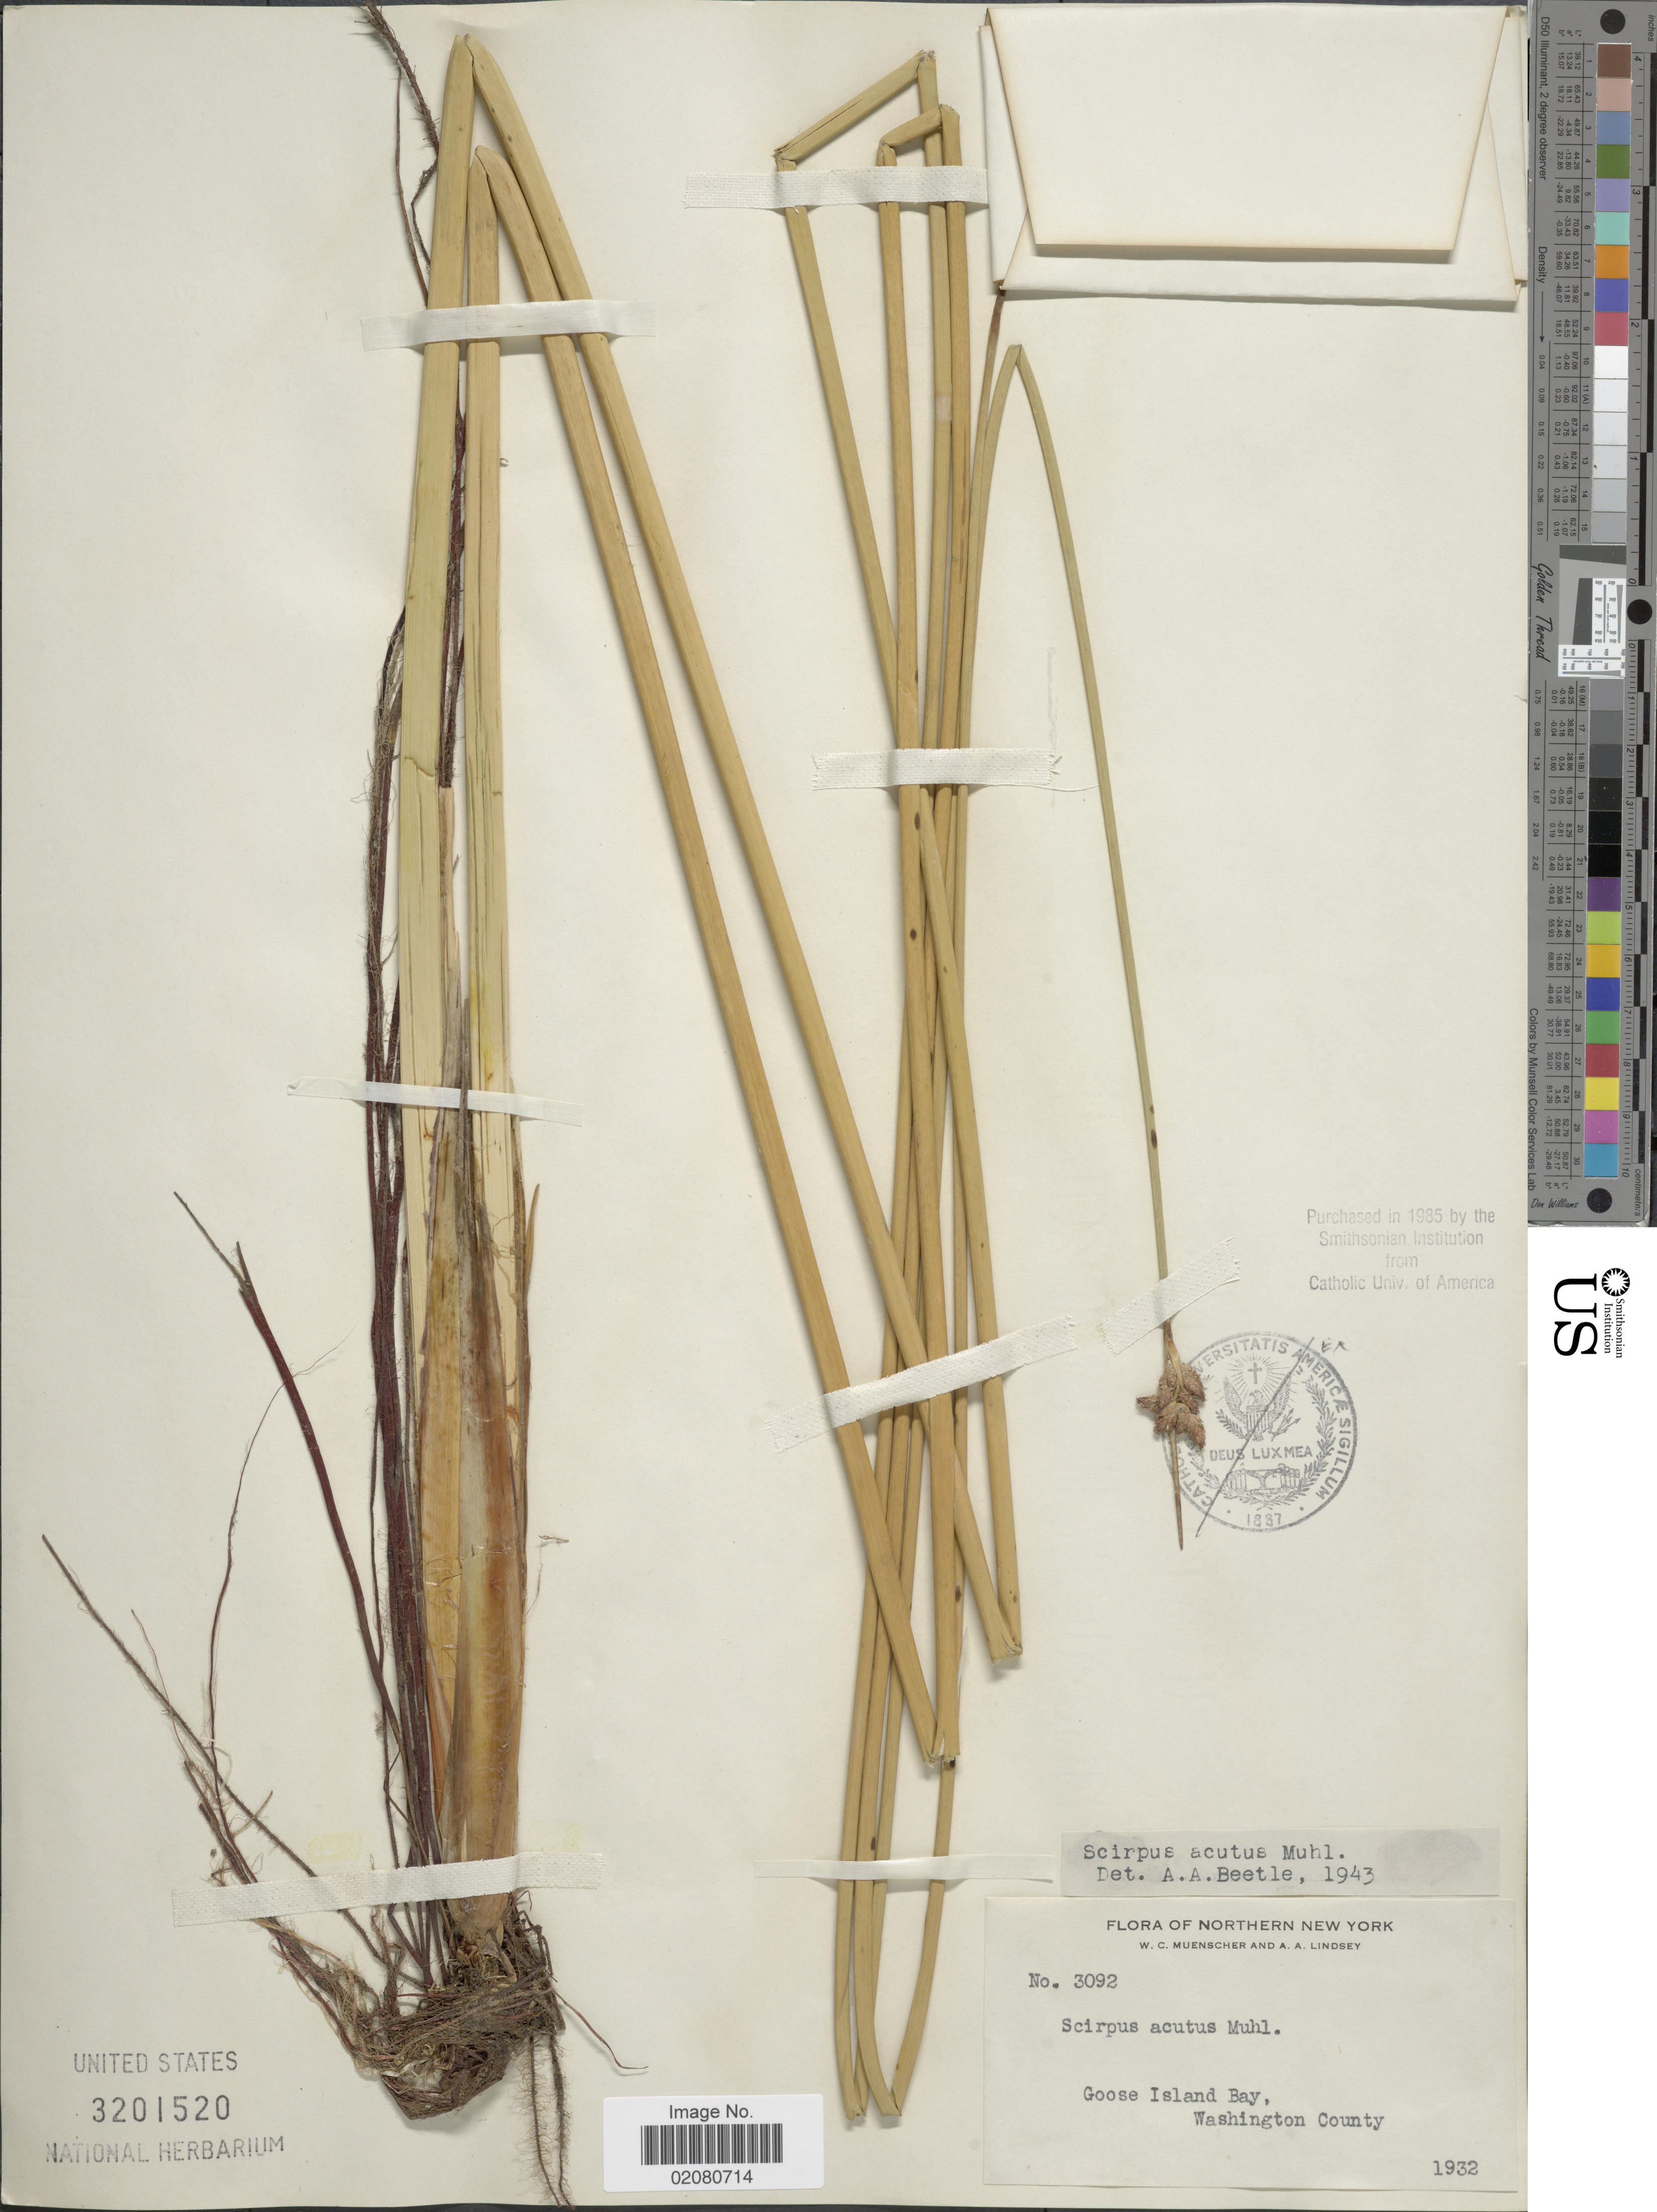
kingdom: Plantae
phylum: Tracheophyta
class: Liliopsida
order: Poales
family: Cyperaceae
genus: Schoenoplectus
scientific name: Schoenoplectus acutus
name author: (Muhl. ex Bigelow) Á. Löve & D. Löve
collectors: W. Muenscher & A. Lindsey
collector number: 3092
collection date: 1932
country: United States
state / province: New York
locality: Northern New York. Goose Island Bay, Washington County.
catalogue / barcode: US 3201520